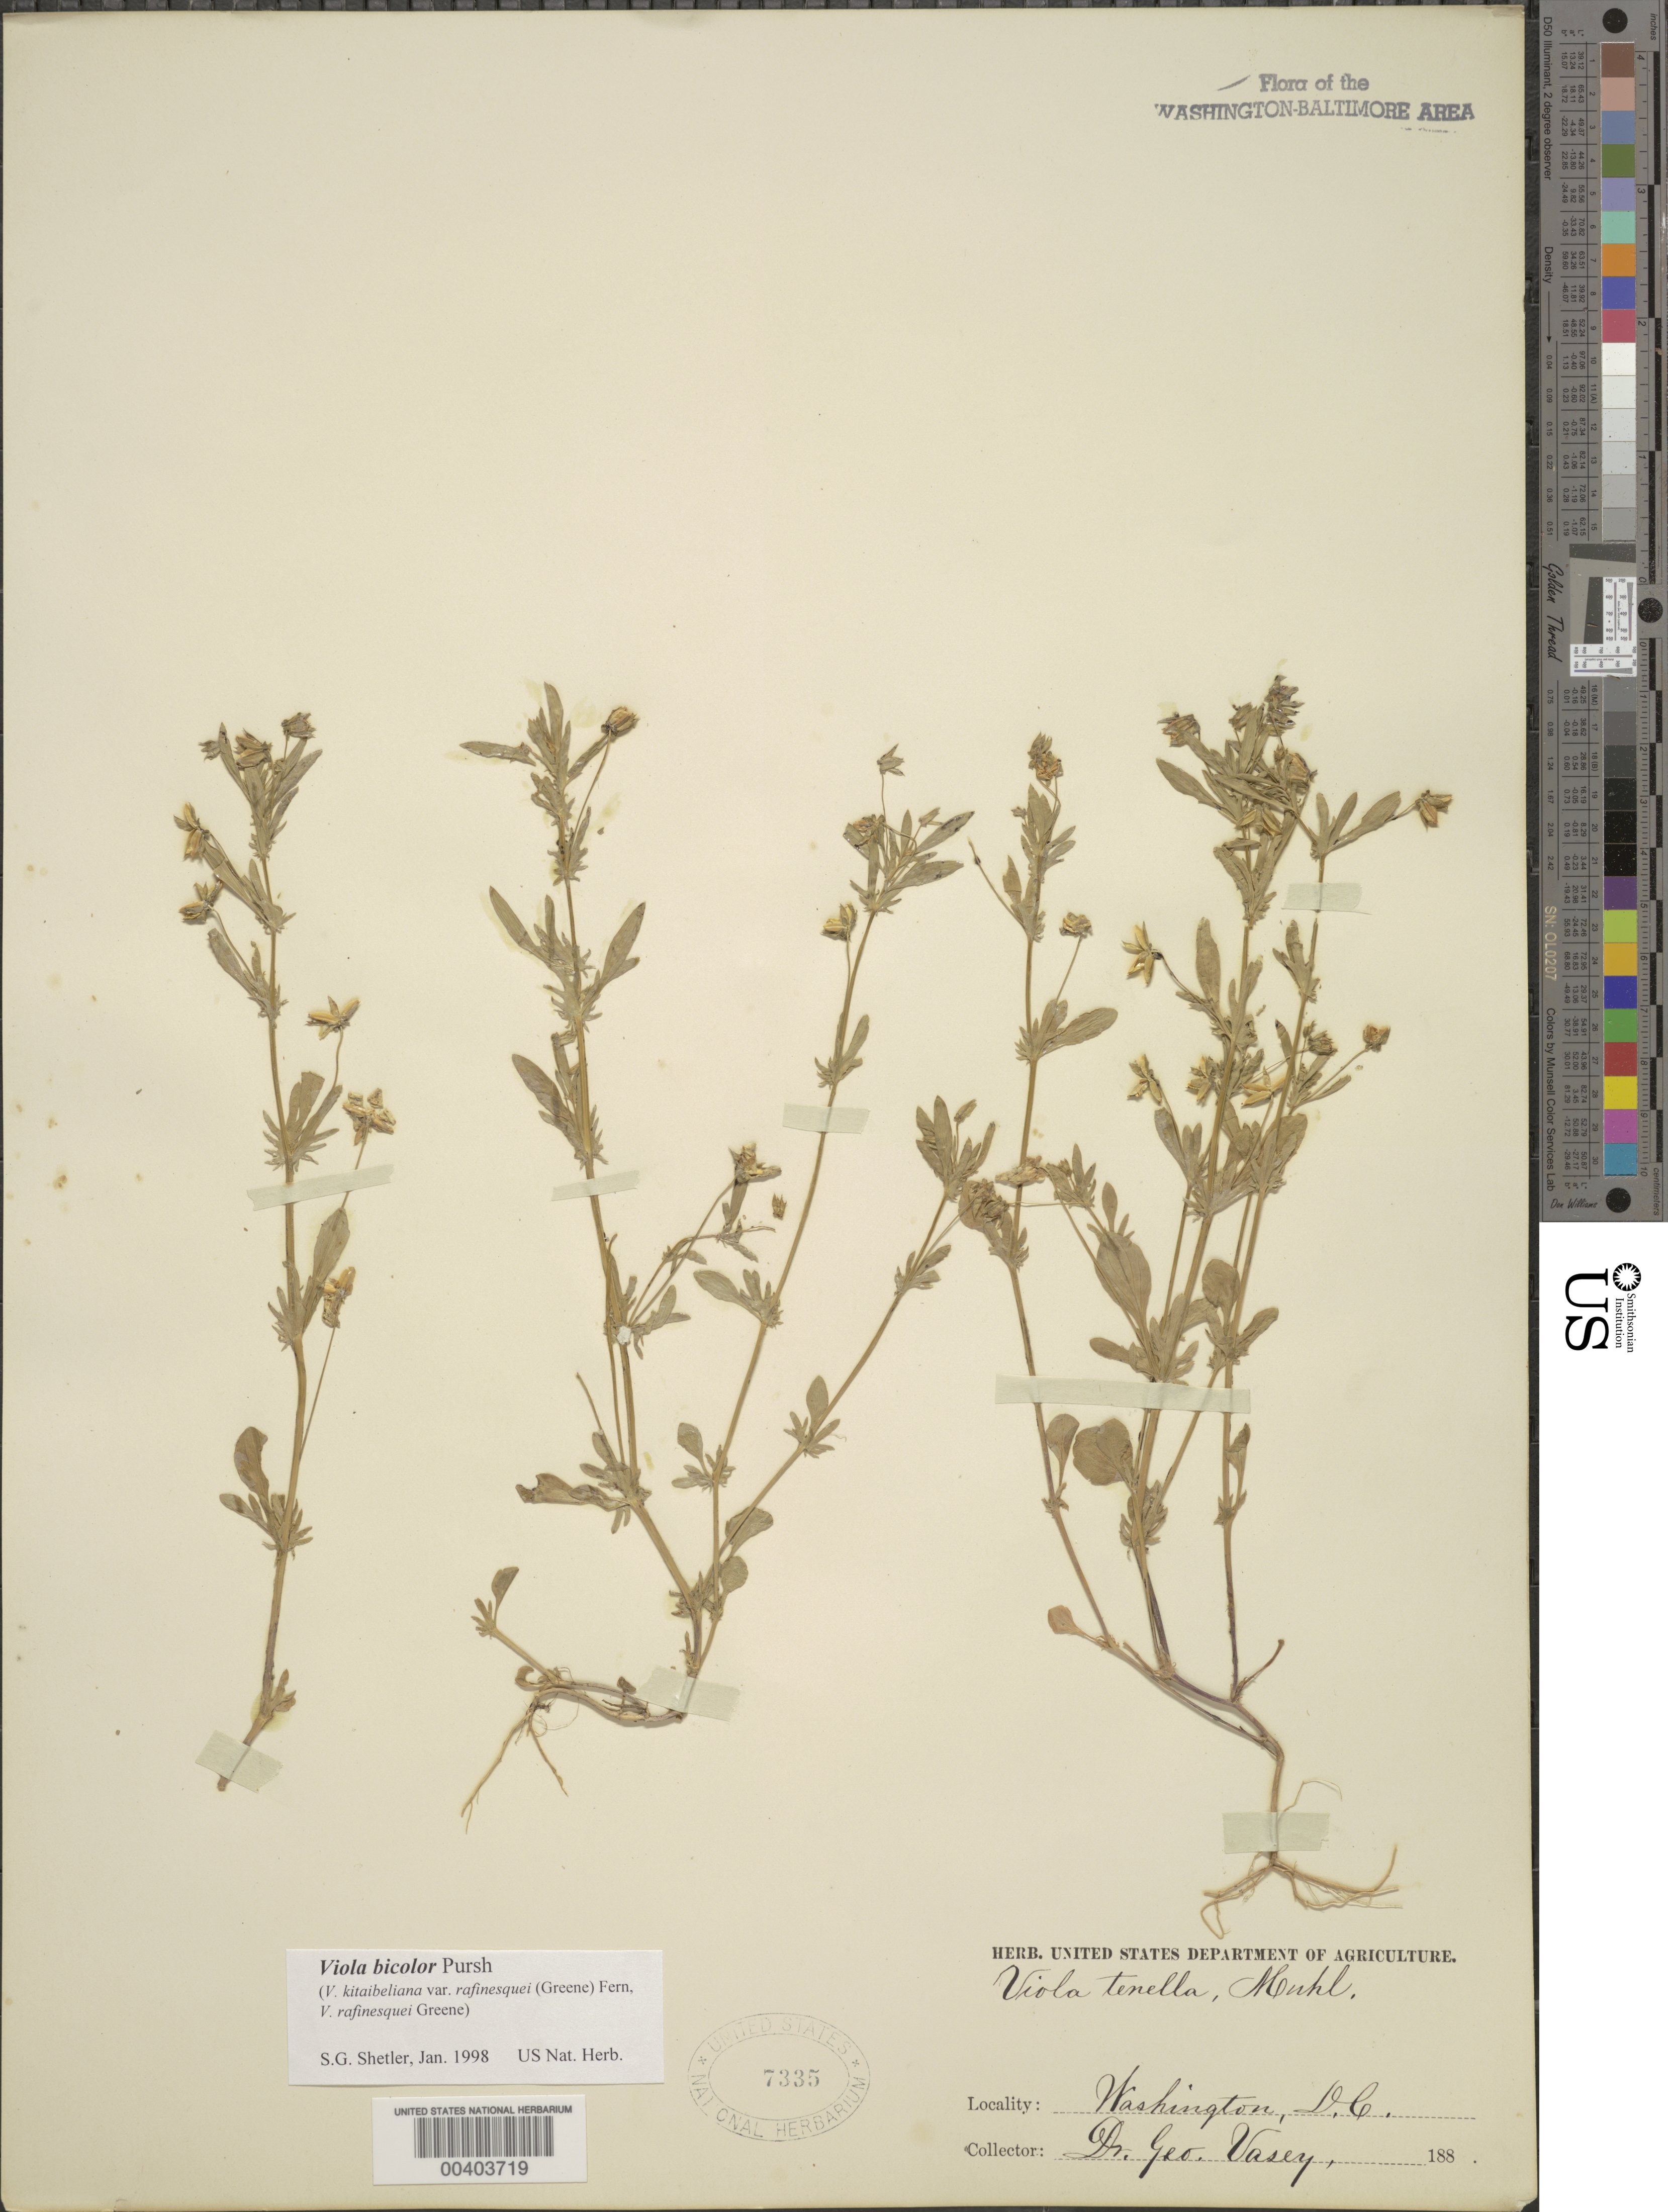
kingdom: Plantae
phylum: Tracheophyta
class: Magnoliopsida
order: Malpighiales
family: Violaceae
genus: Viola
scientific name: Viola bicolor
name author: Pursh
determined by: Shetler, Stanwyn G., (US), NMNH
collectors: G. Vasey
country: United States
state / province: District of Columbia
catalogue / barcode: US 7335